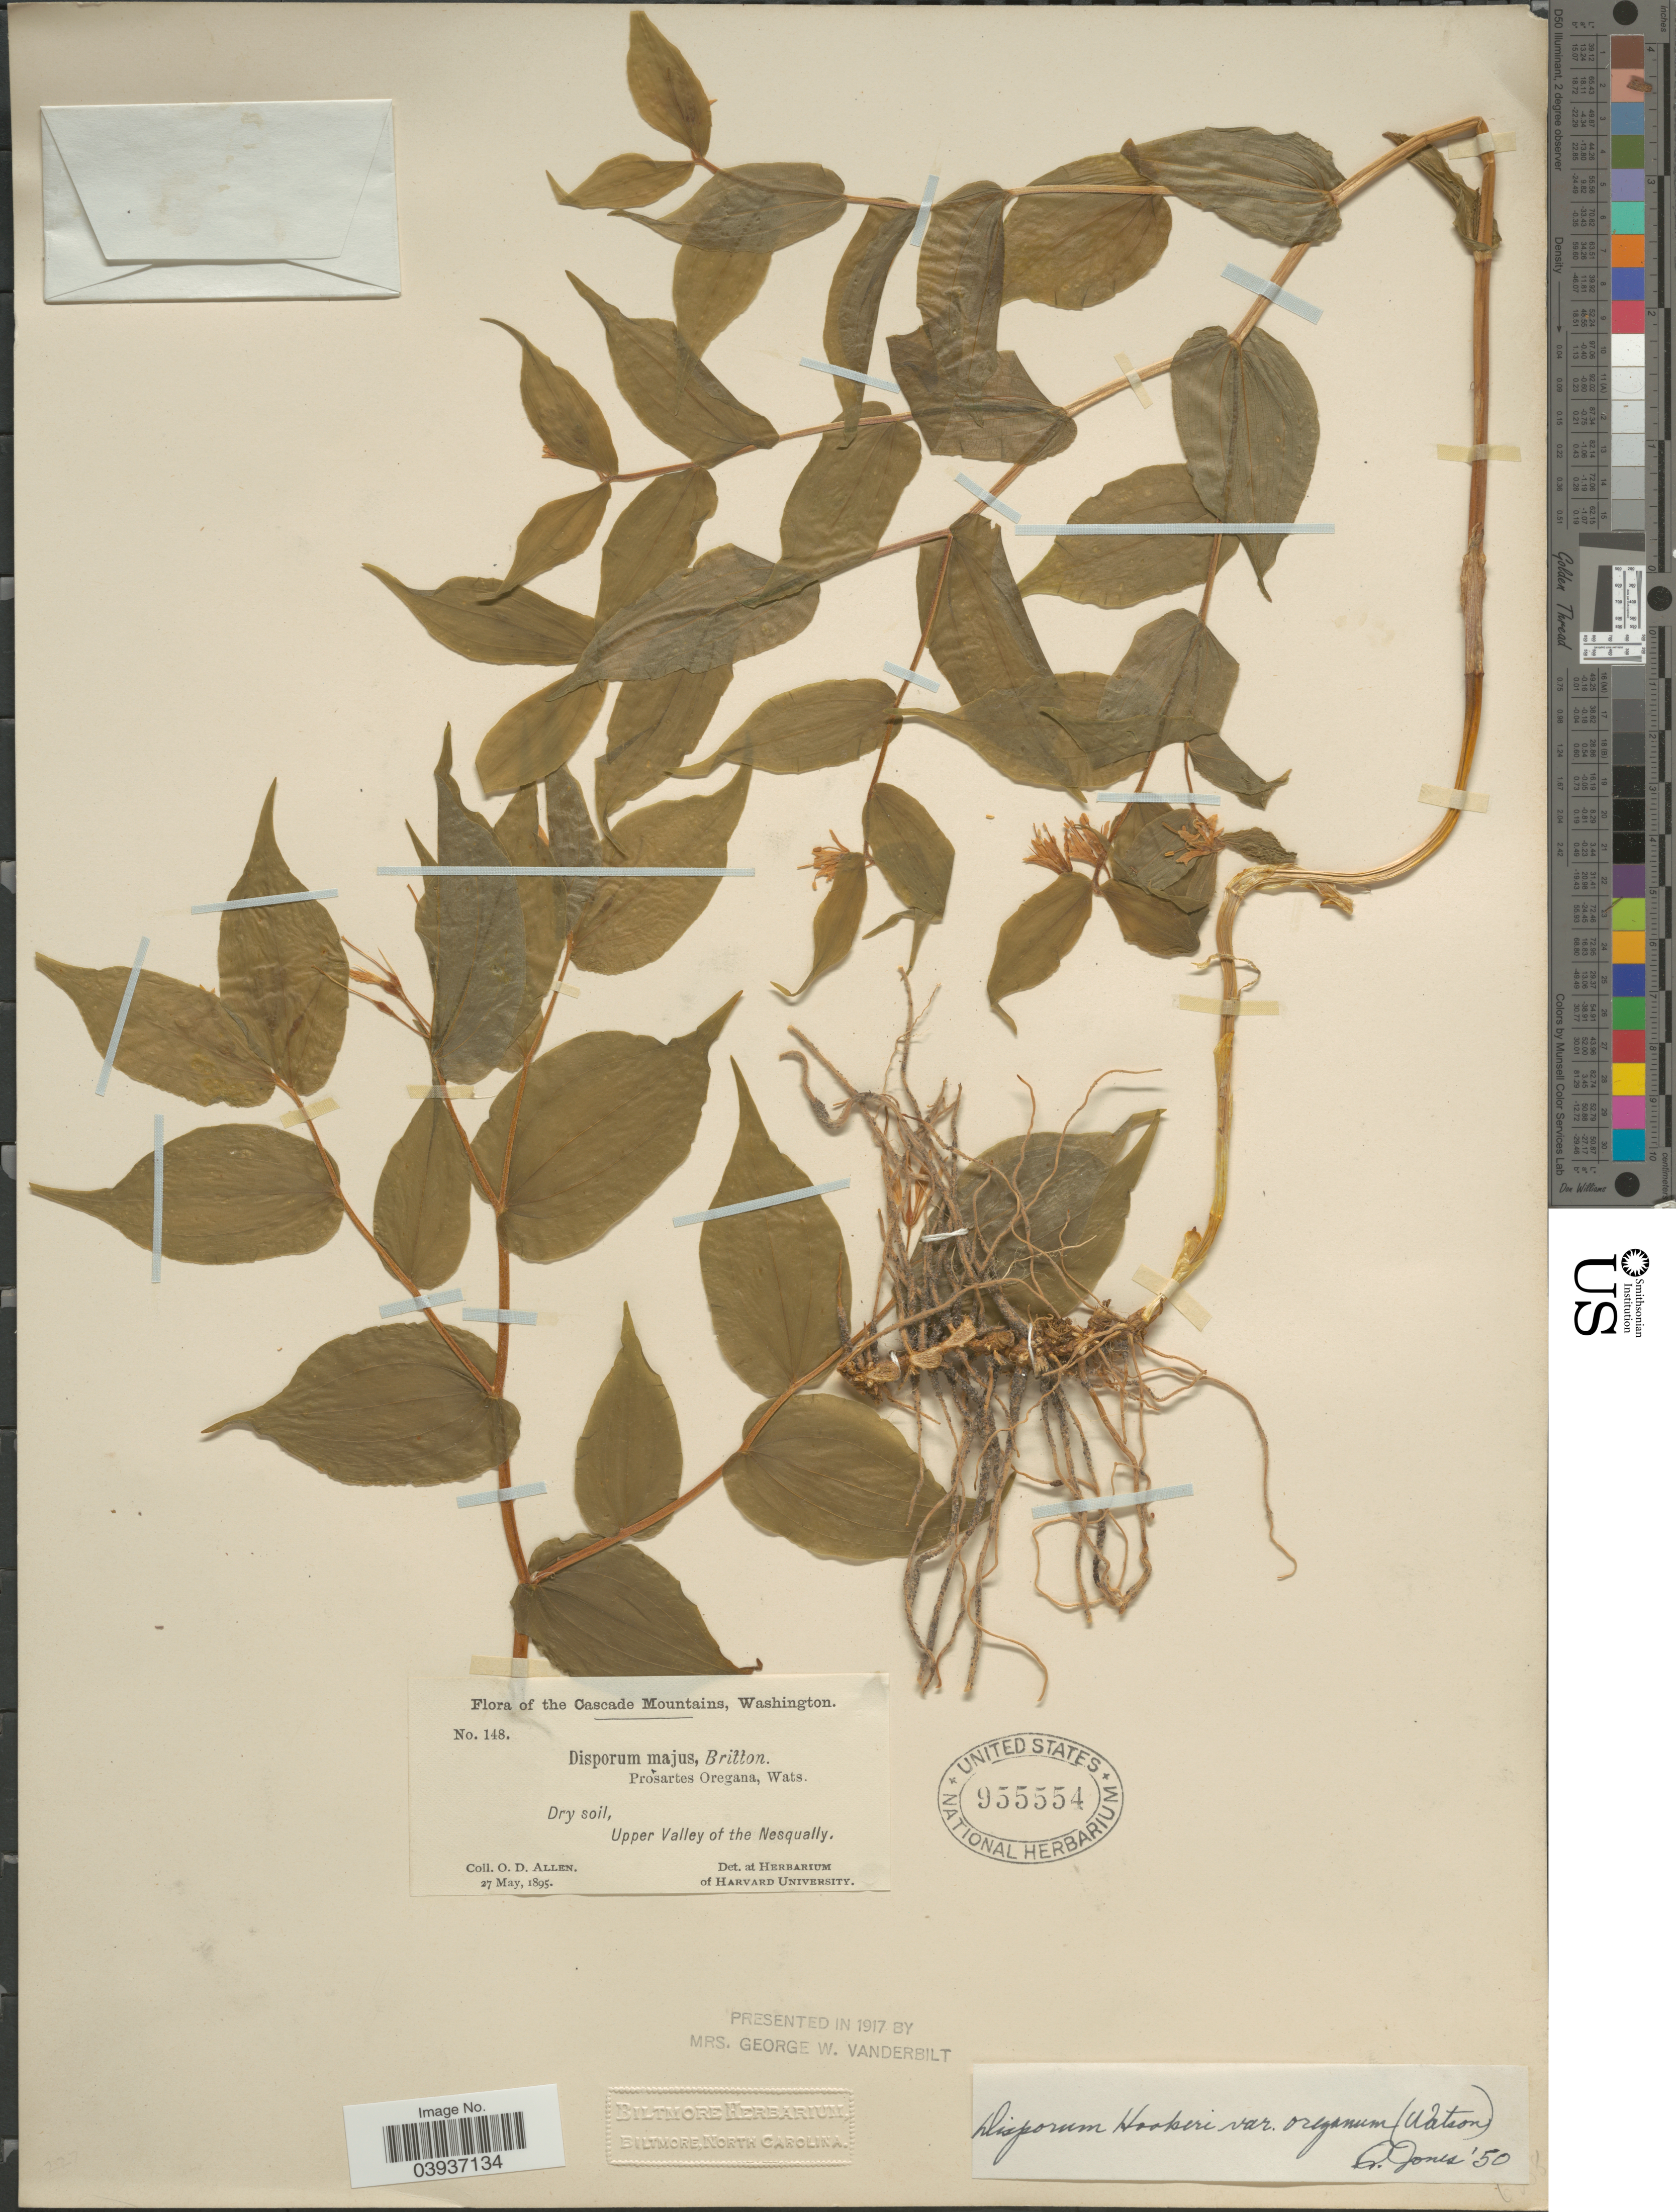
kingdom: Plantae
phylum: Tracheophyta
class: Liliopsida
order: Liliales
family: Colchicaceae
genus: Disporum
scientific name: Disporum hookeri var. oreganum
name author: (S. Watson) Q. Jones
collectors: O. D. Allen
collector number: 148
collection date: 1895-05-27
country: United States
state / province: Washington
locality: The Cascade Mountains. Upper Valley of the Nesqually.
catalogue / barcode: US 955554